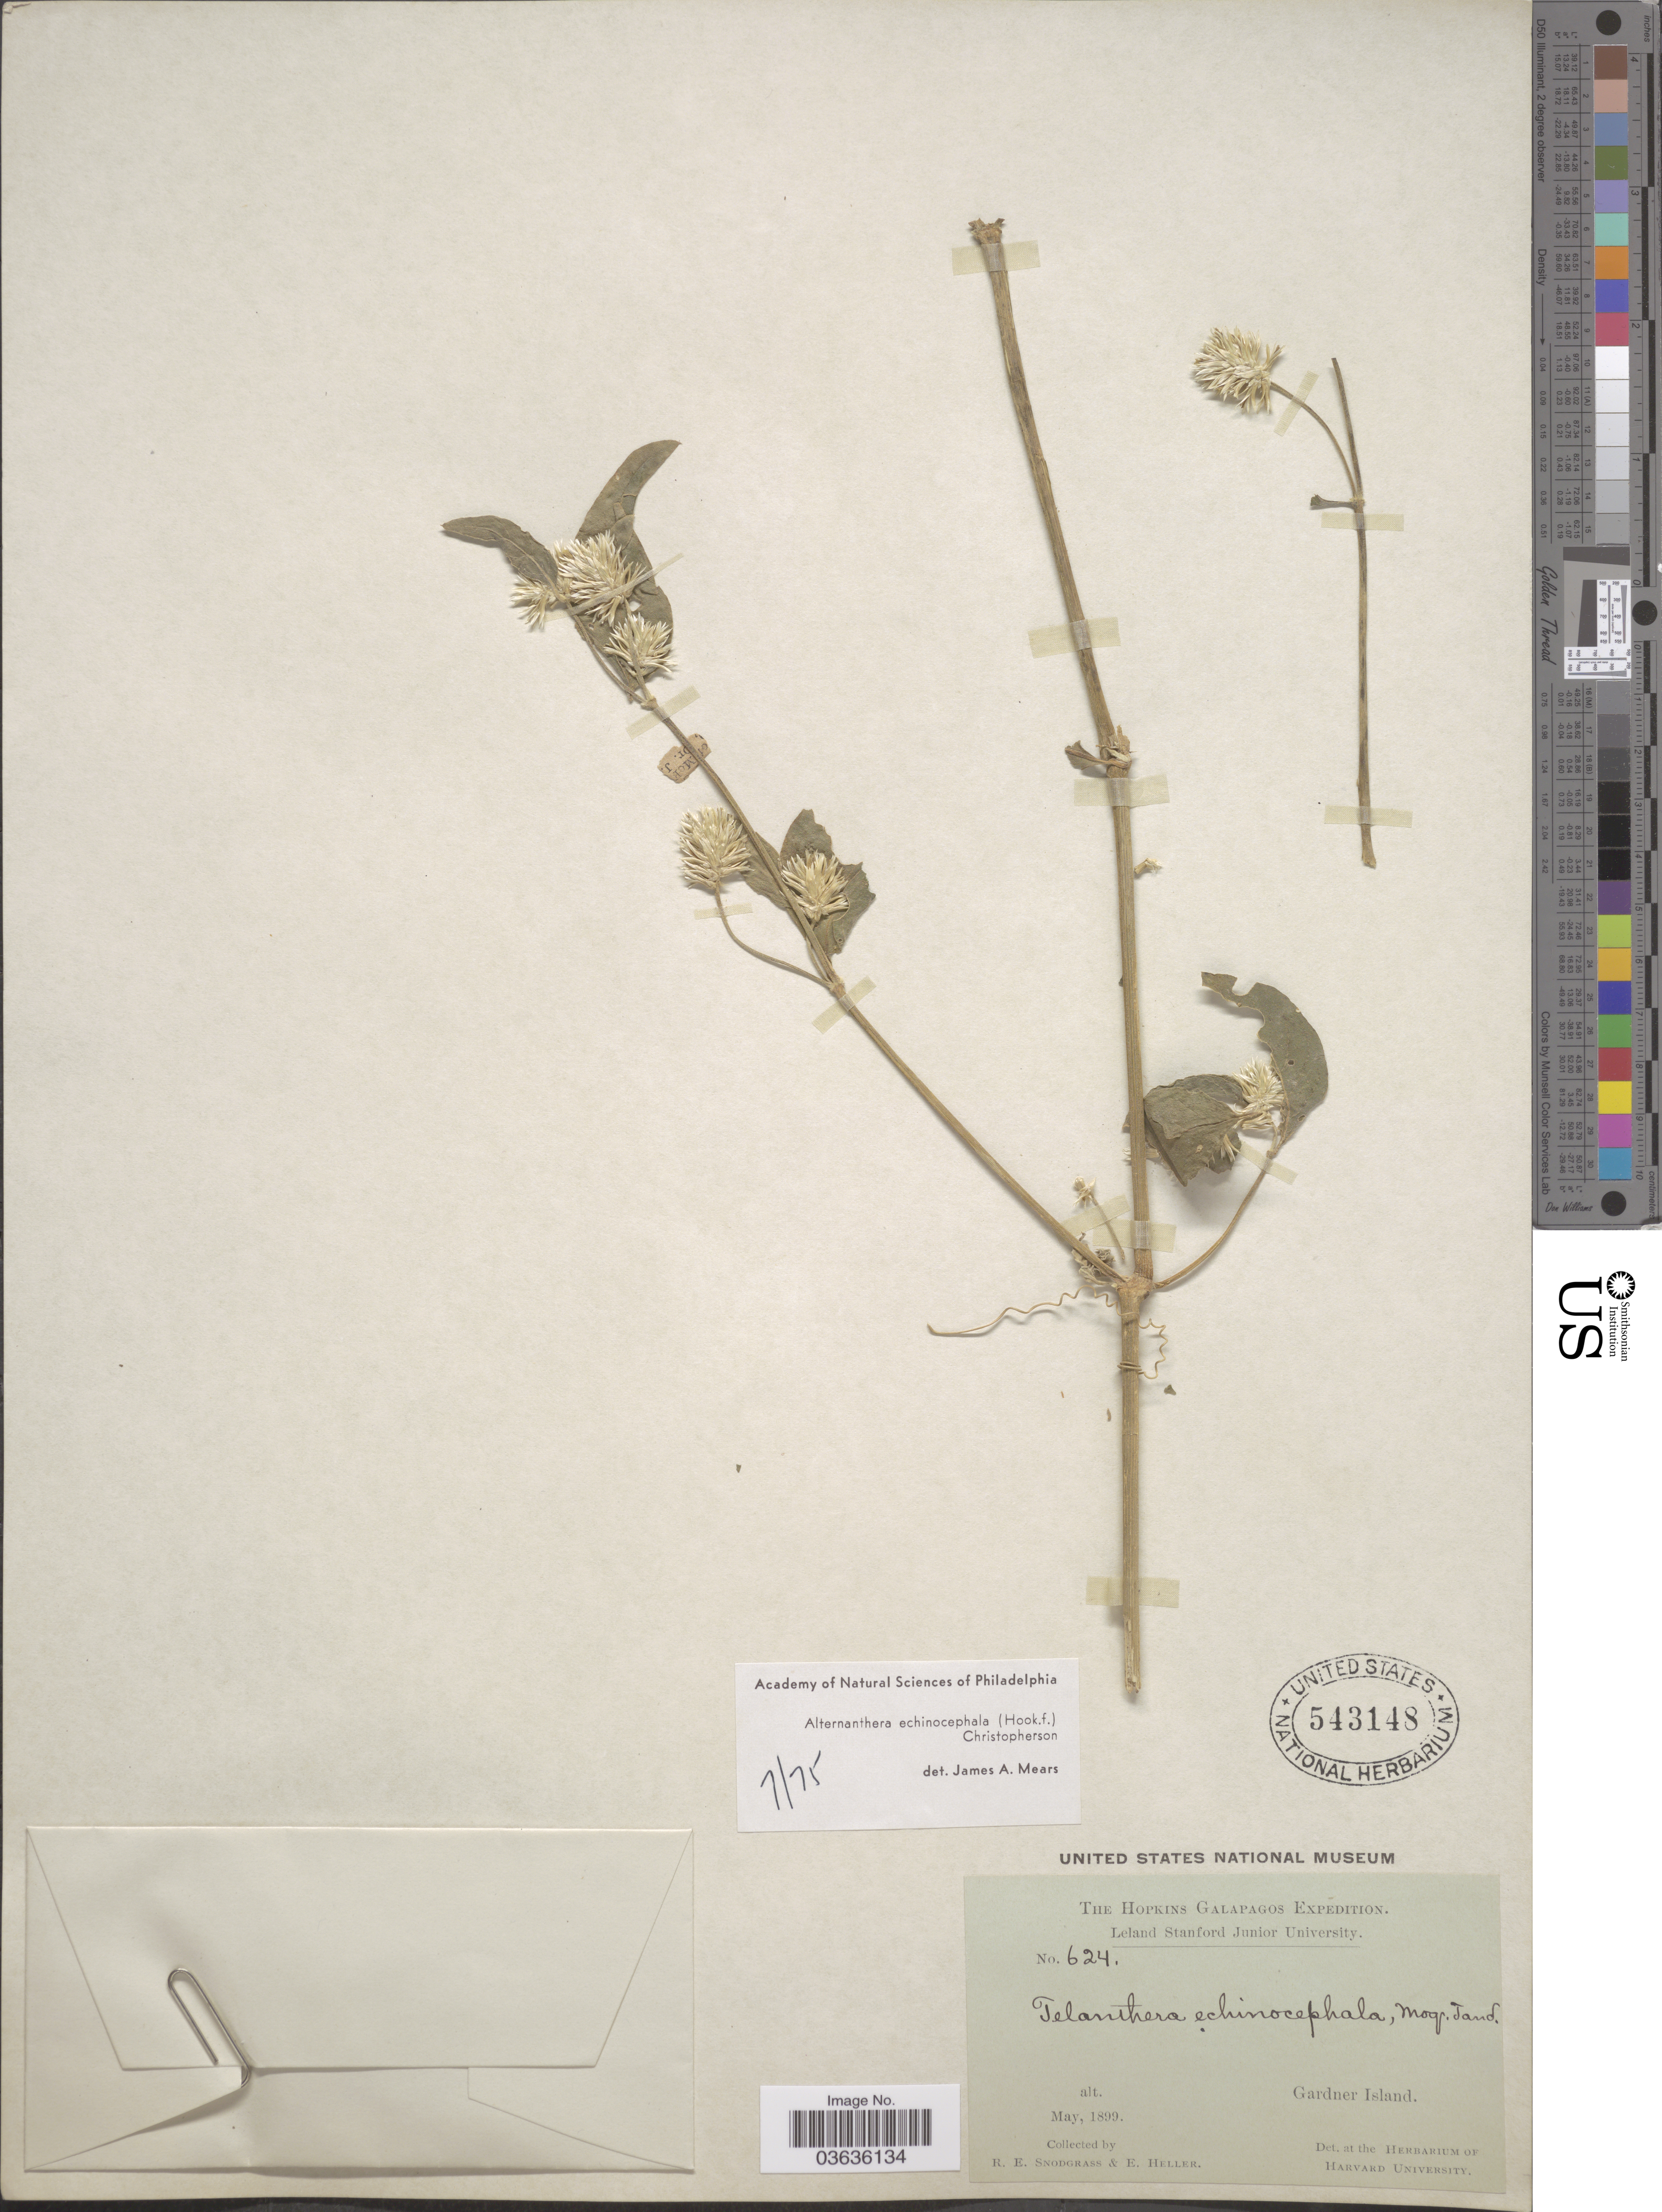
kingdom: Plantae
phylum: Tracheophyta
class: Magnoliopsida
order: Caryophyllales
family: Amaranthaceae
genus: Alternanthera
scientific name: Alternanthera echinocephala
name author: (Hook. f.) Christoph.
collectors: R. E. Snodgrass & E. Heller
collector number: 624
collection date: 1899-05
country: Ecuador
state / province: Colón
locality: Galapagos. Gardner Island.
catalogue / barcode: US 543148